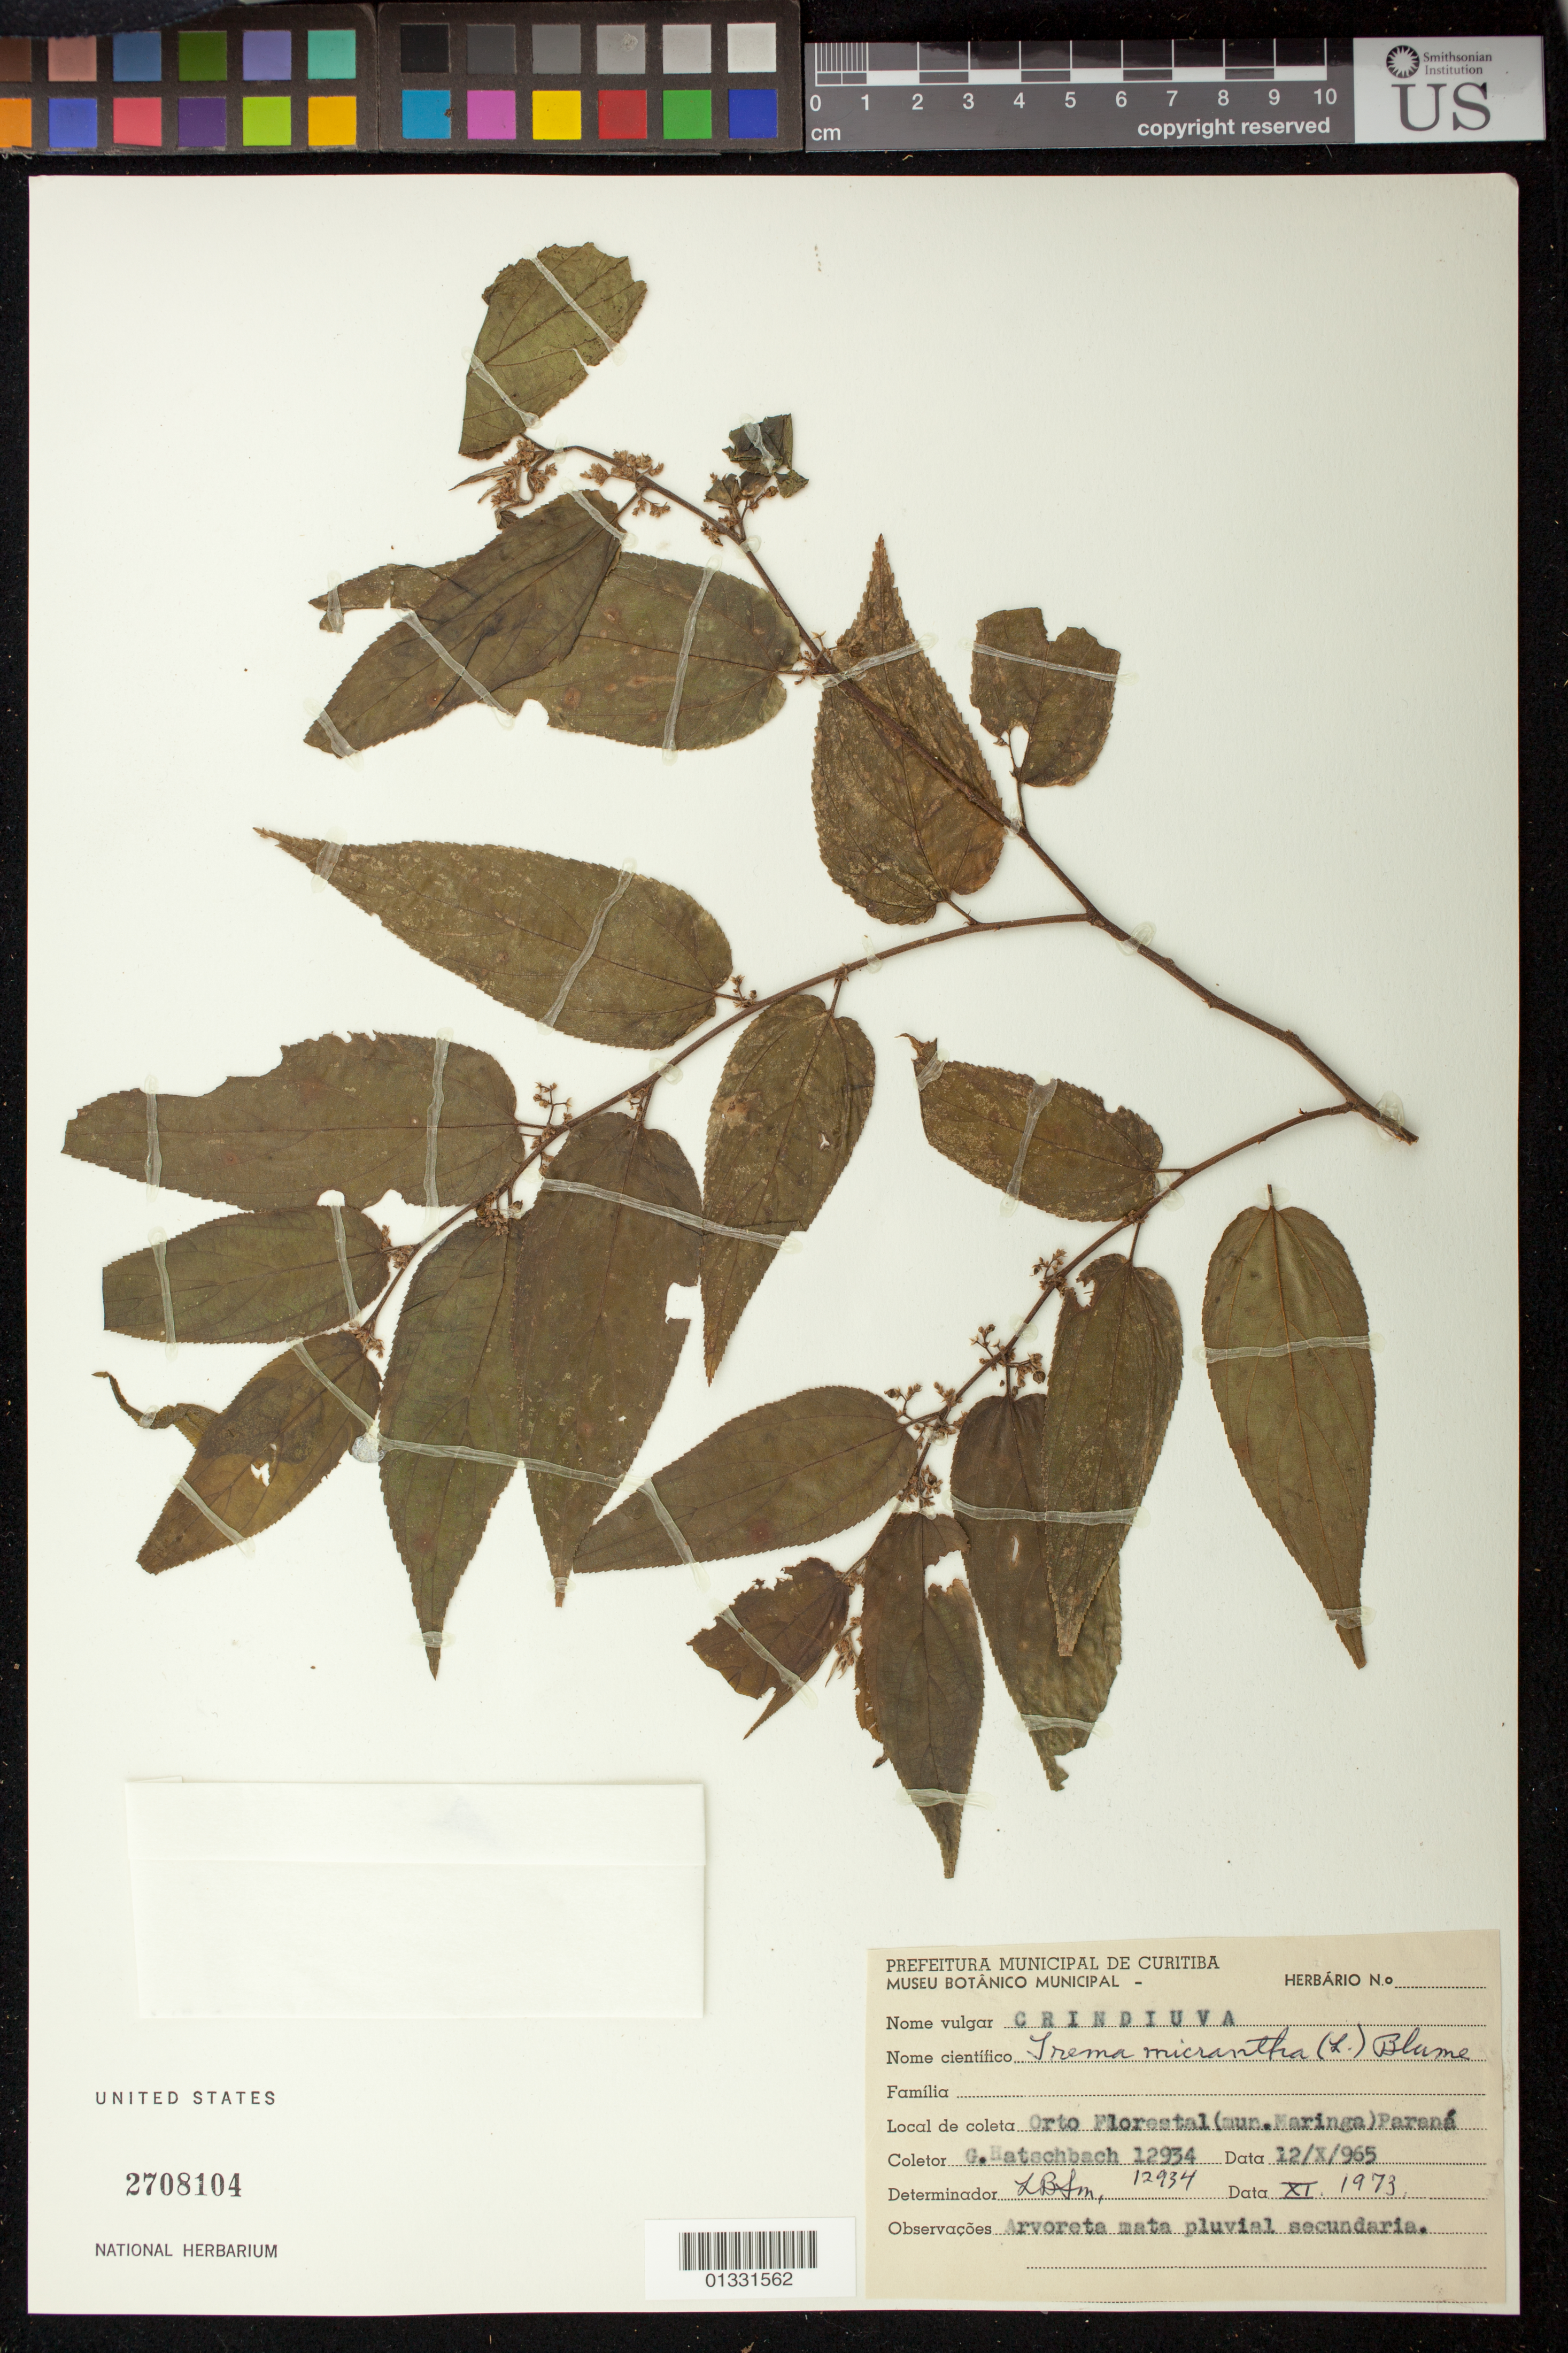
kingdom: Plantae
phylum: Tracheophyta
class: Magnoliopsida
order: Rosales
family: Cannabaceae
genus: Trema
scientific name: Trema micranthum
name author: (L.) Blume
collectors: G. Hatschbach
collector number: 12934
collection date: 1965-10-12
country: Brazil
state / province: Paraná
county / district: Maringá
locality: Horto Florestal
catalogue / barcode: US 2708104